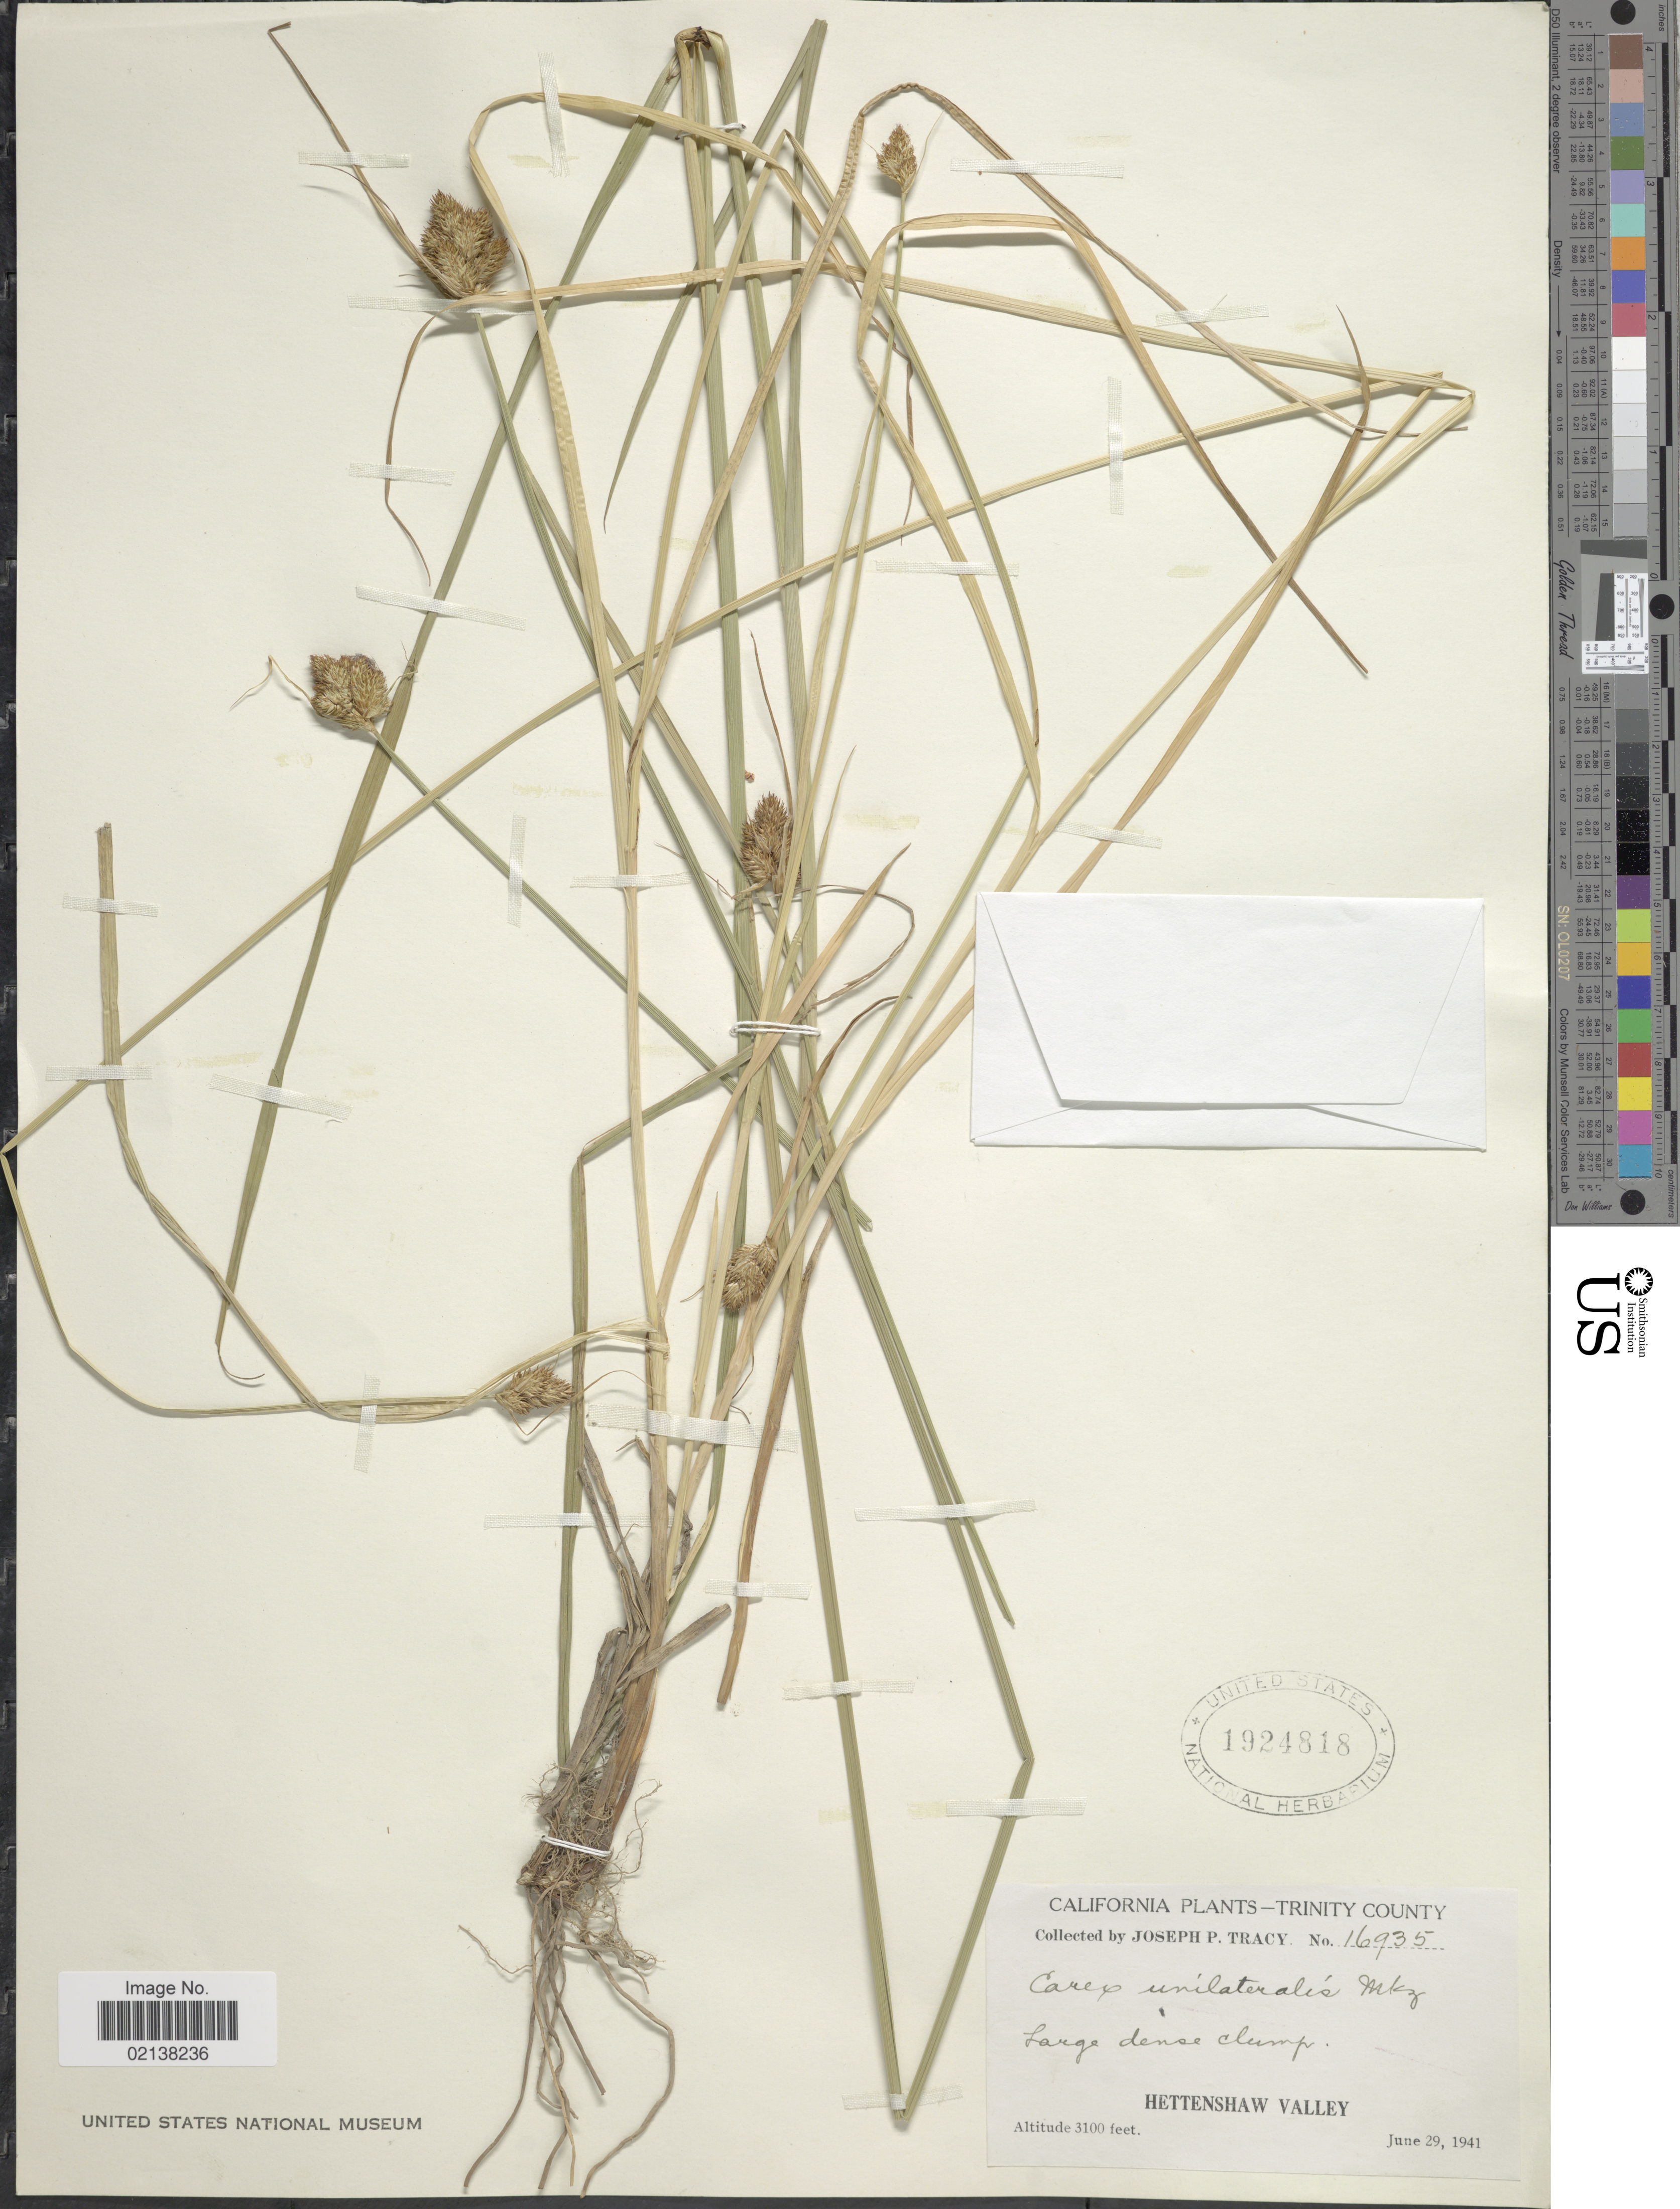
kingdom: Plantae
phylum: Tracheophyta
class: Liliopsida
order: Poales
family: Cyperaceae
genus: Carex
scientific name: Carex unilateralis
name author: Mack.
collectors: J. Tracy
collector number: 16935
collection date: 1941-06-29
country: United States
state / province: California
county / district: Trinity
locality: Trinity County. Hettenshaw Valley.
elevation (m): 945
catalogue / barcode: US 1924818